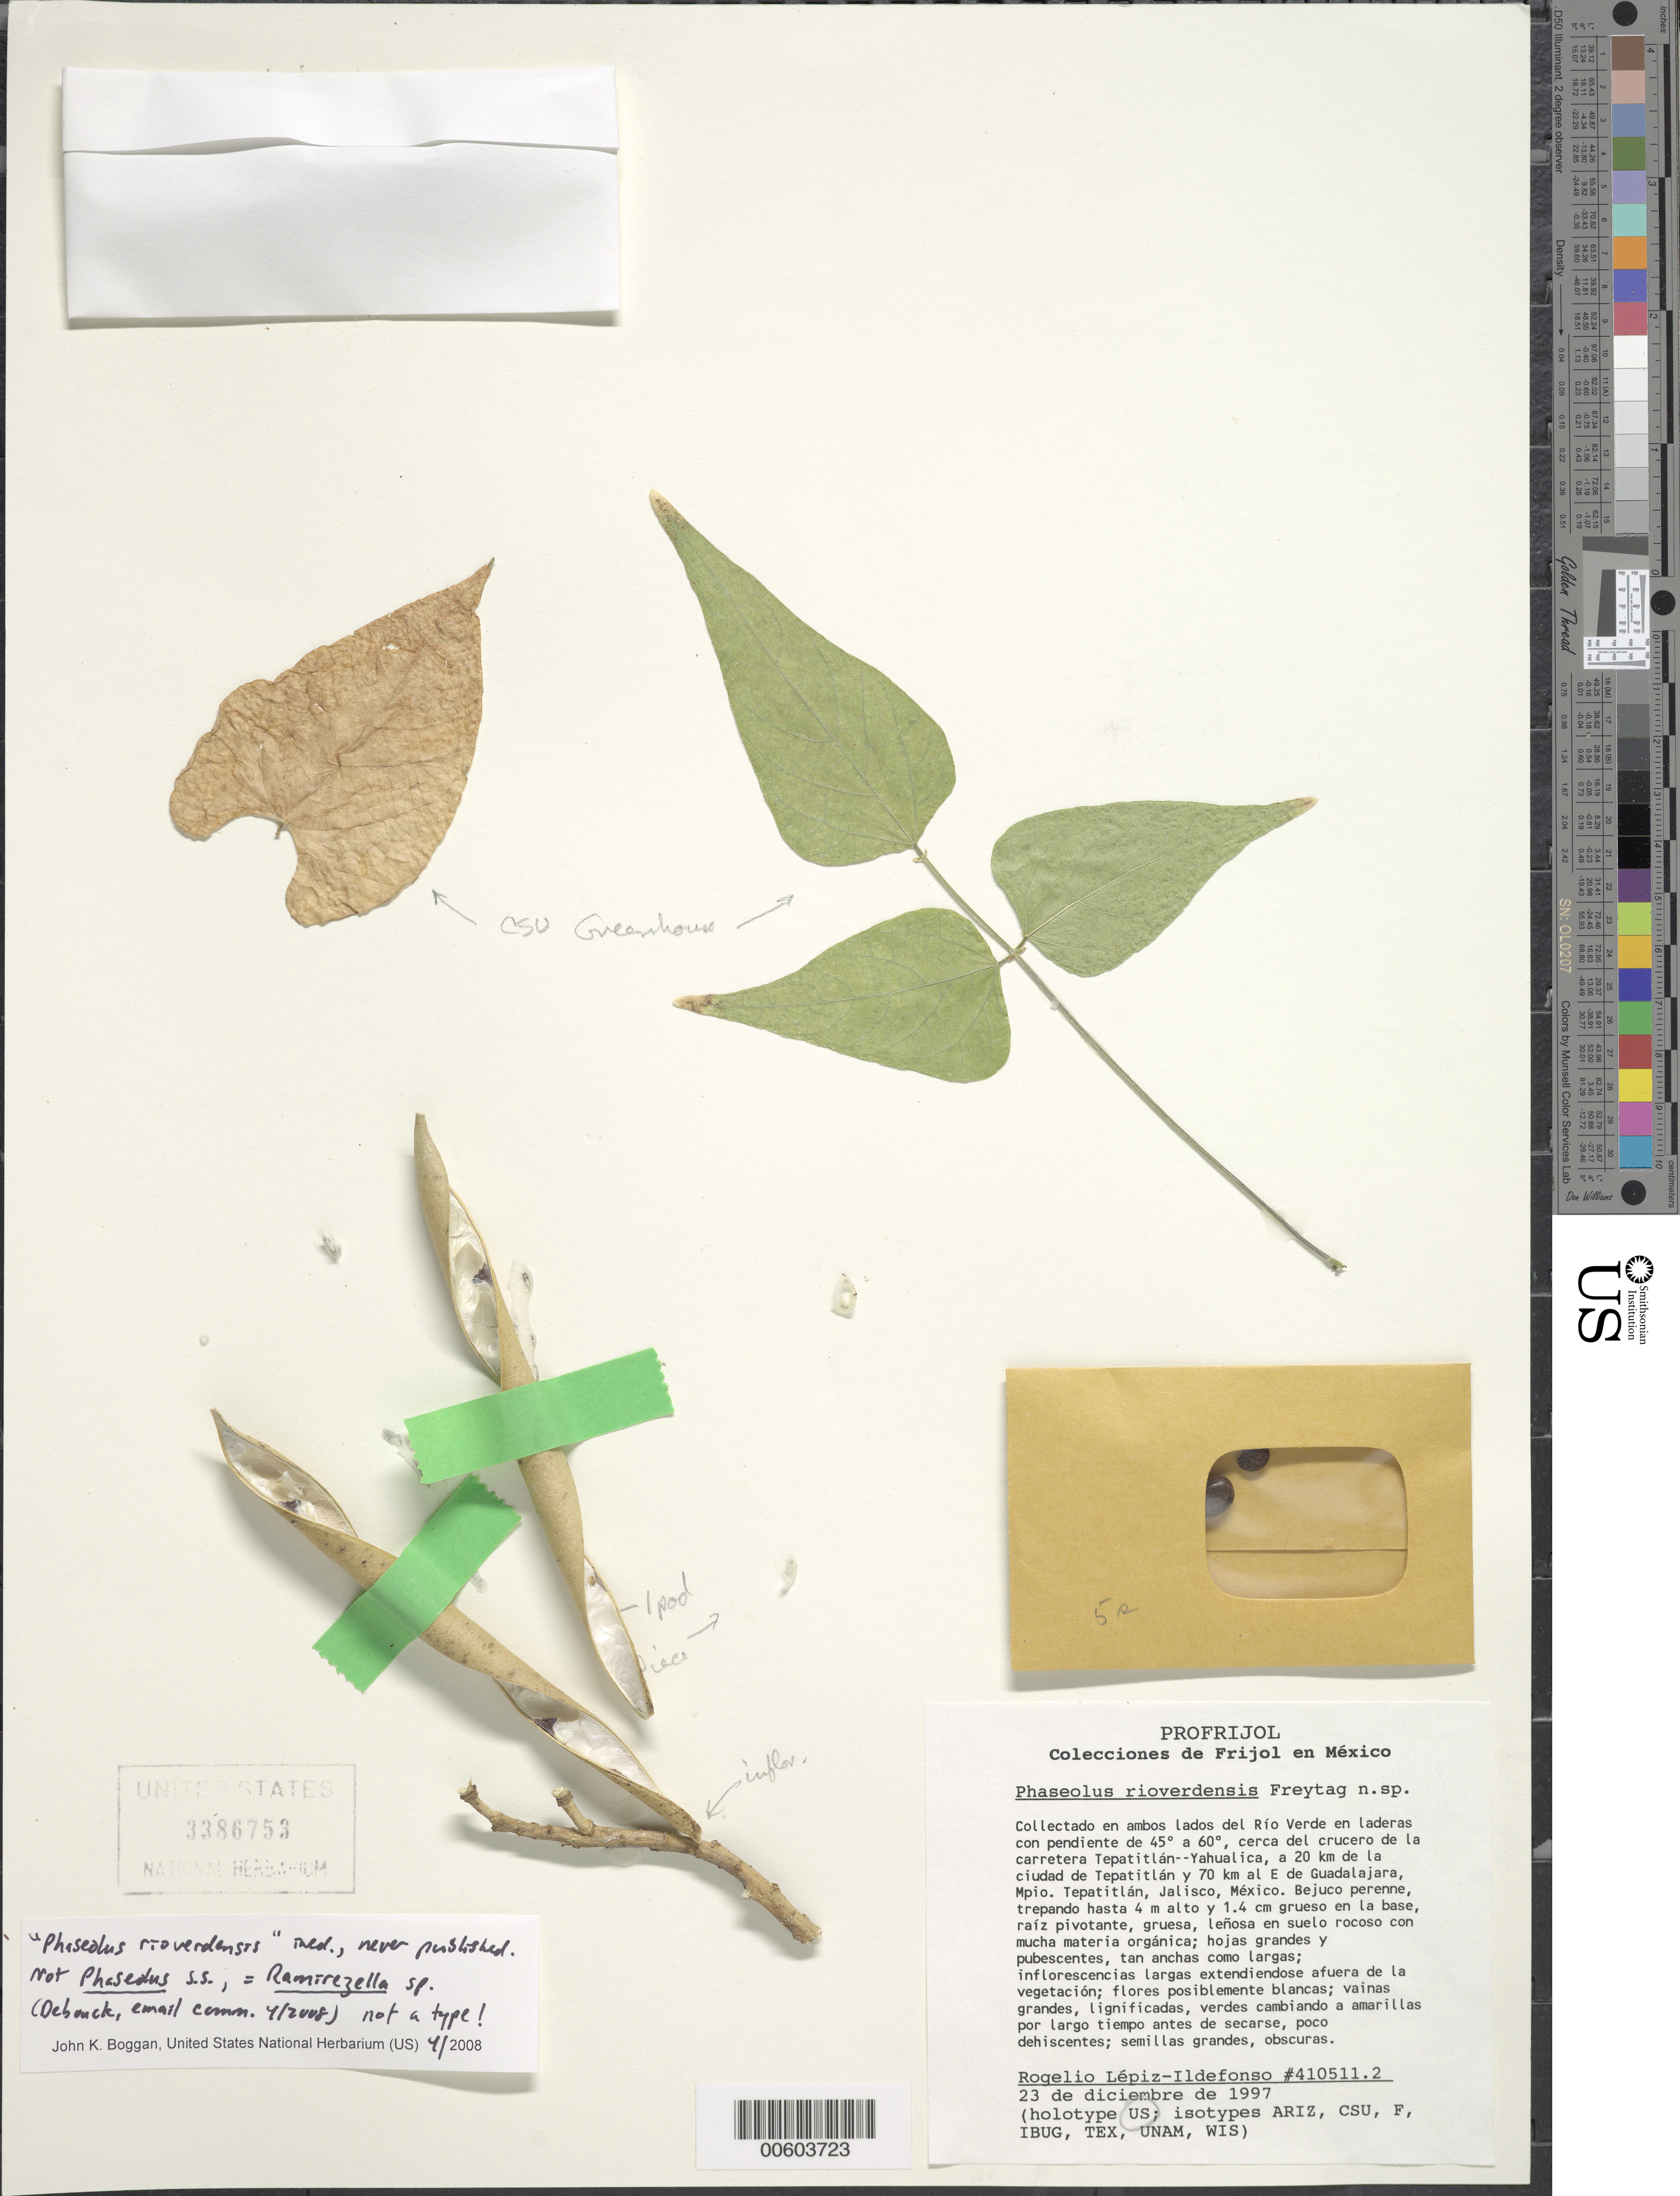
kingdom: Plantae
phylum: Tracheophyta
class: Magnoliopsida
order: Fabales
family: Fabaceae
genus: Ramirezella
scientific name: Ramirezella sp.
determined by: Boggan, J. K., (US), NMNH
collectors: R. Lépiz-Ildefonso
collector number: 410511.2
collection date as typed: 23 Dec 1997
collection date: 1997-12-23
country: Mexico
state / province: Jalisco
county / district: Tepatitlan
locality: Rio Verde en Laderas, cerca del Crucero de la carretera Tepatitlan - Yahualica, 20 Yahualica, km de Tepatitlan & 70 km E de Guadalajara.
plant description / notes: Labeled as holotype of Phaseolus rioverdensis Freytag n. sp., ined. name never published. Not Phaseolus s.s., =Ramirezella sp. according to email communication from D. Debouck, Apr. 2008.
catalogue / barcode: US 3386753